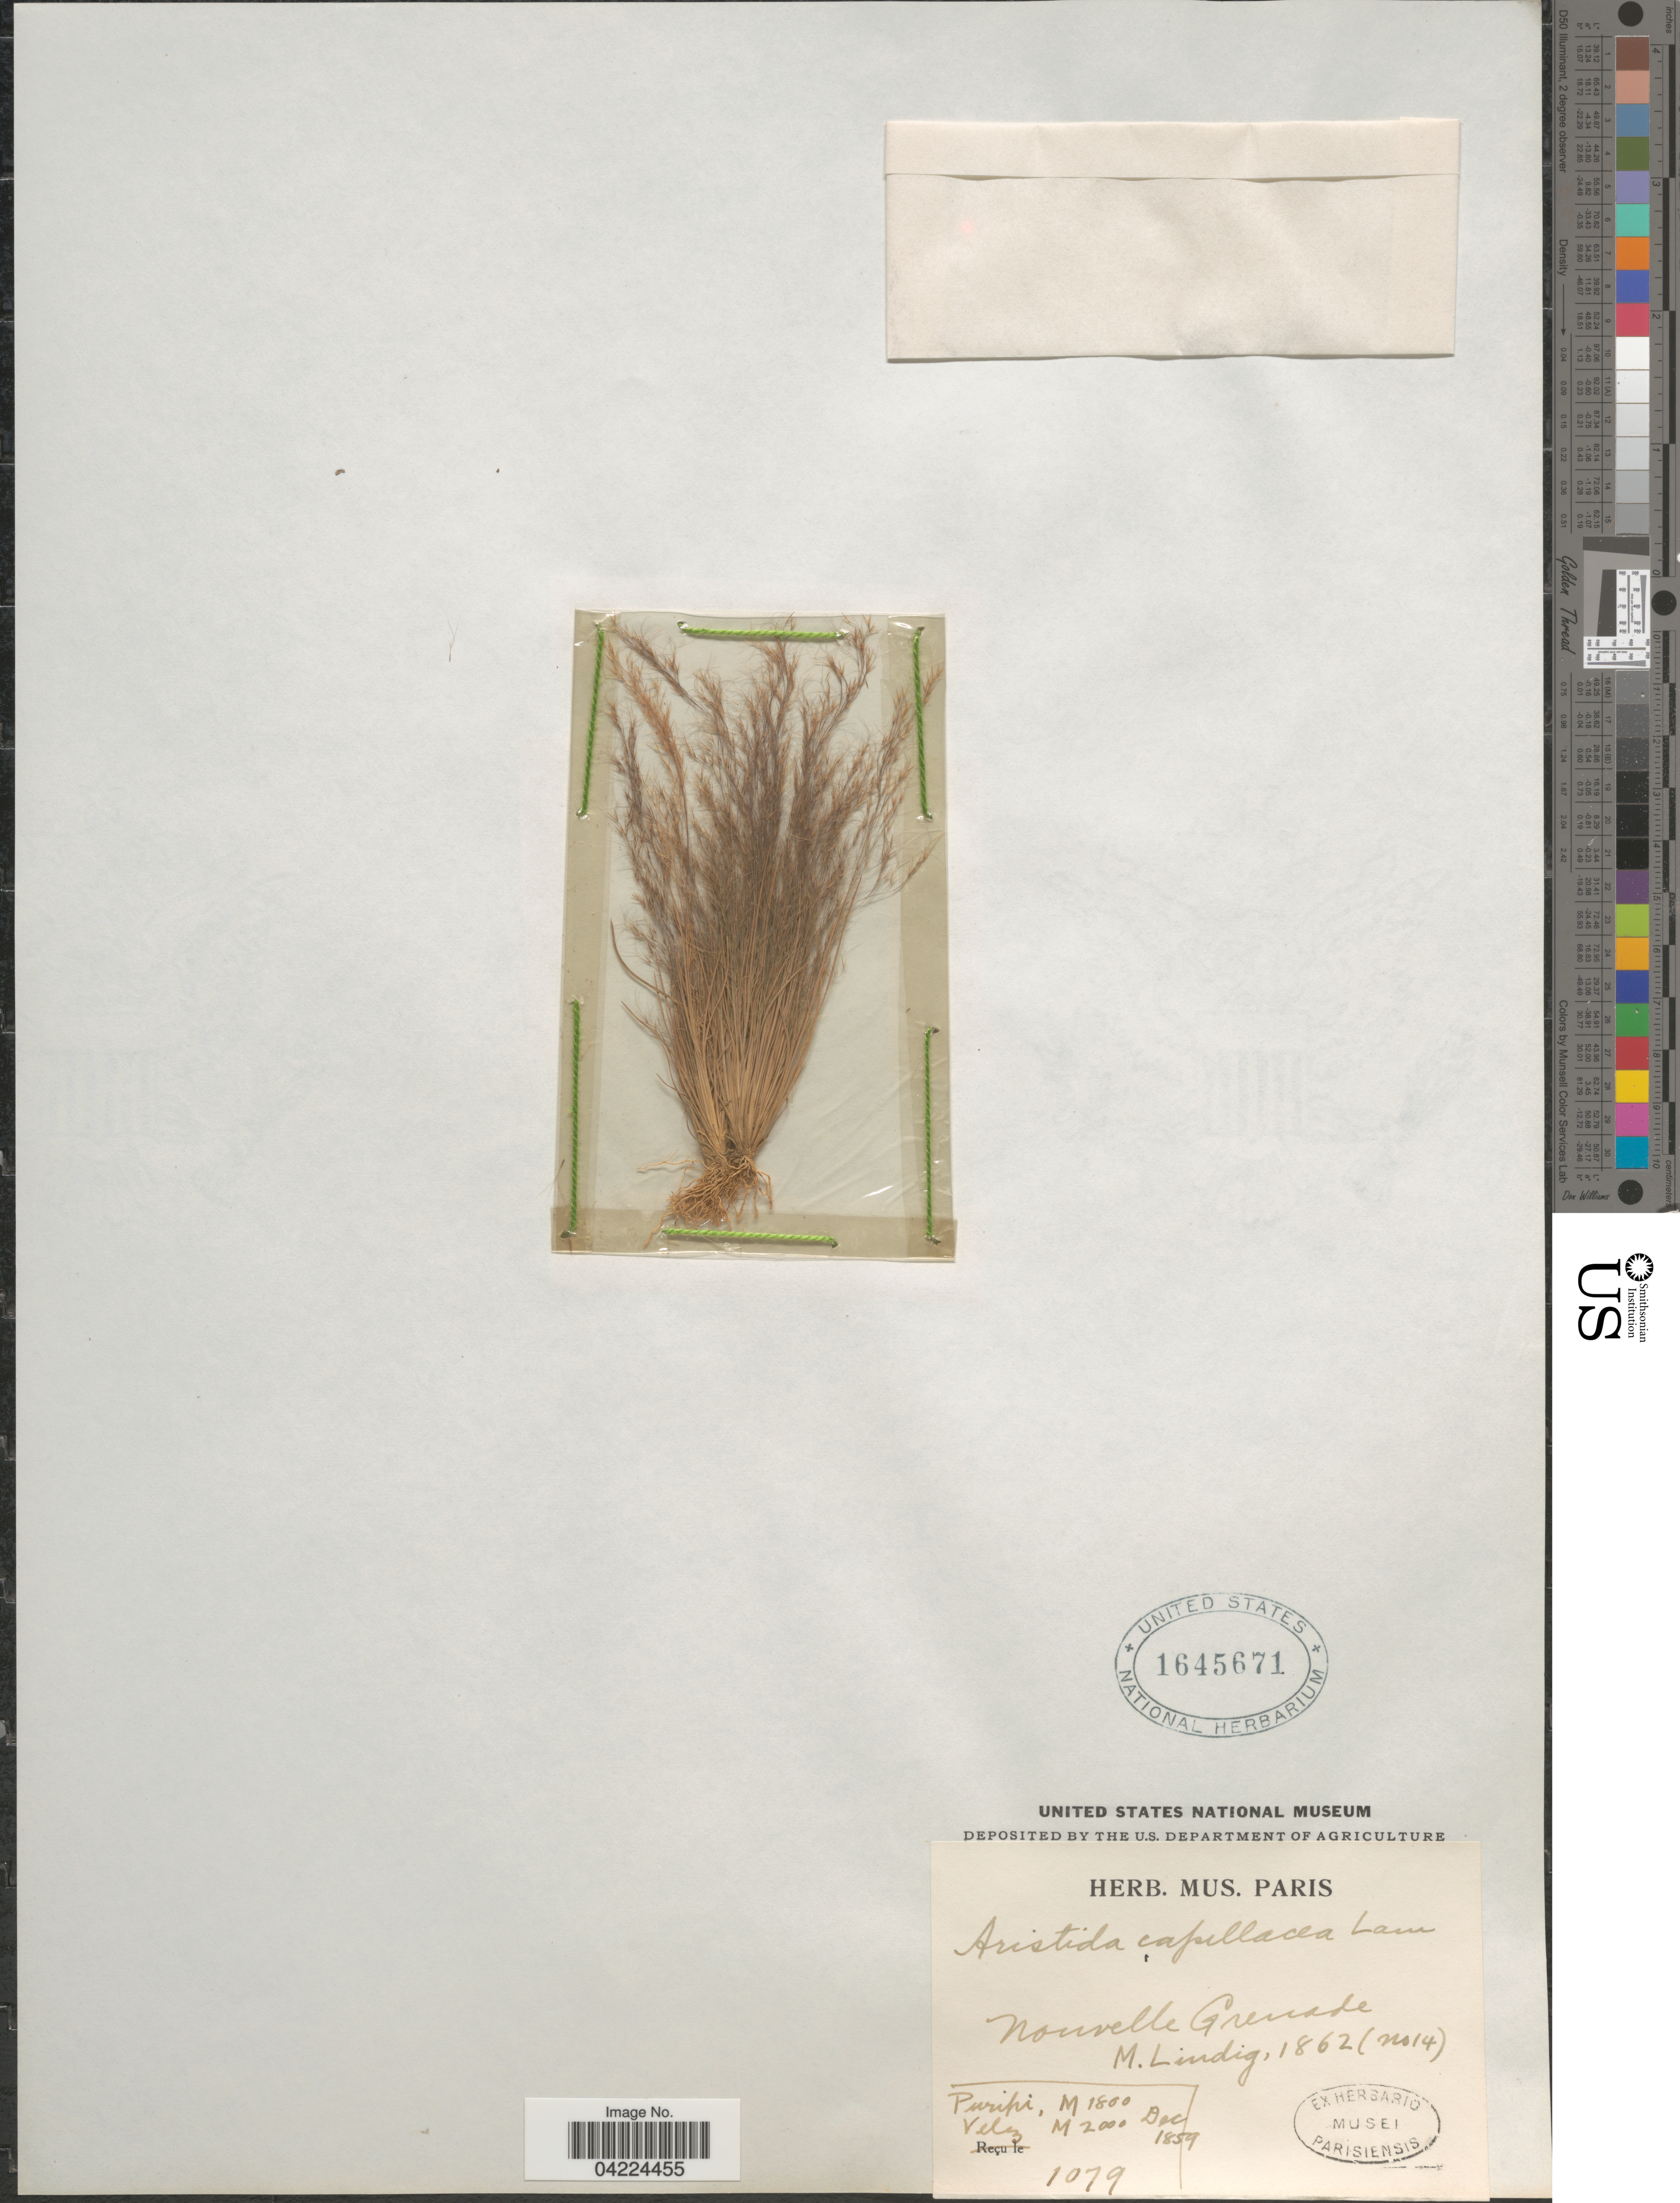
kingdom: Plantae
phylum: Tracheophyta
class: Liliopsida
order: Poales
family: Poaceae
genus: Aristida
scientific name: Aristida capillacea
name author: Lam.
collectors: M. Lindig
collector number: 14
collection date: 1862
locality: Nouvelle Grenade.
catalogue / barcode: US 1645671